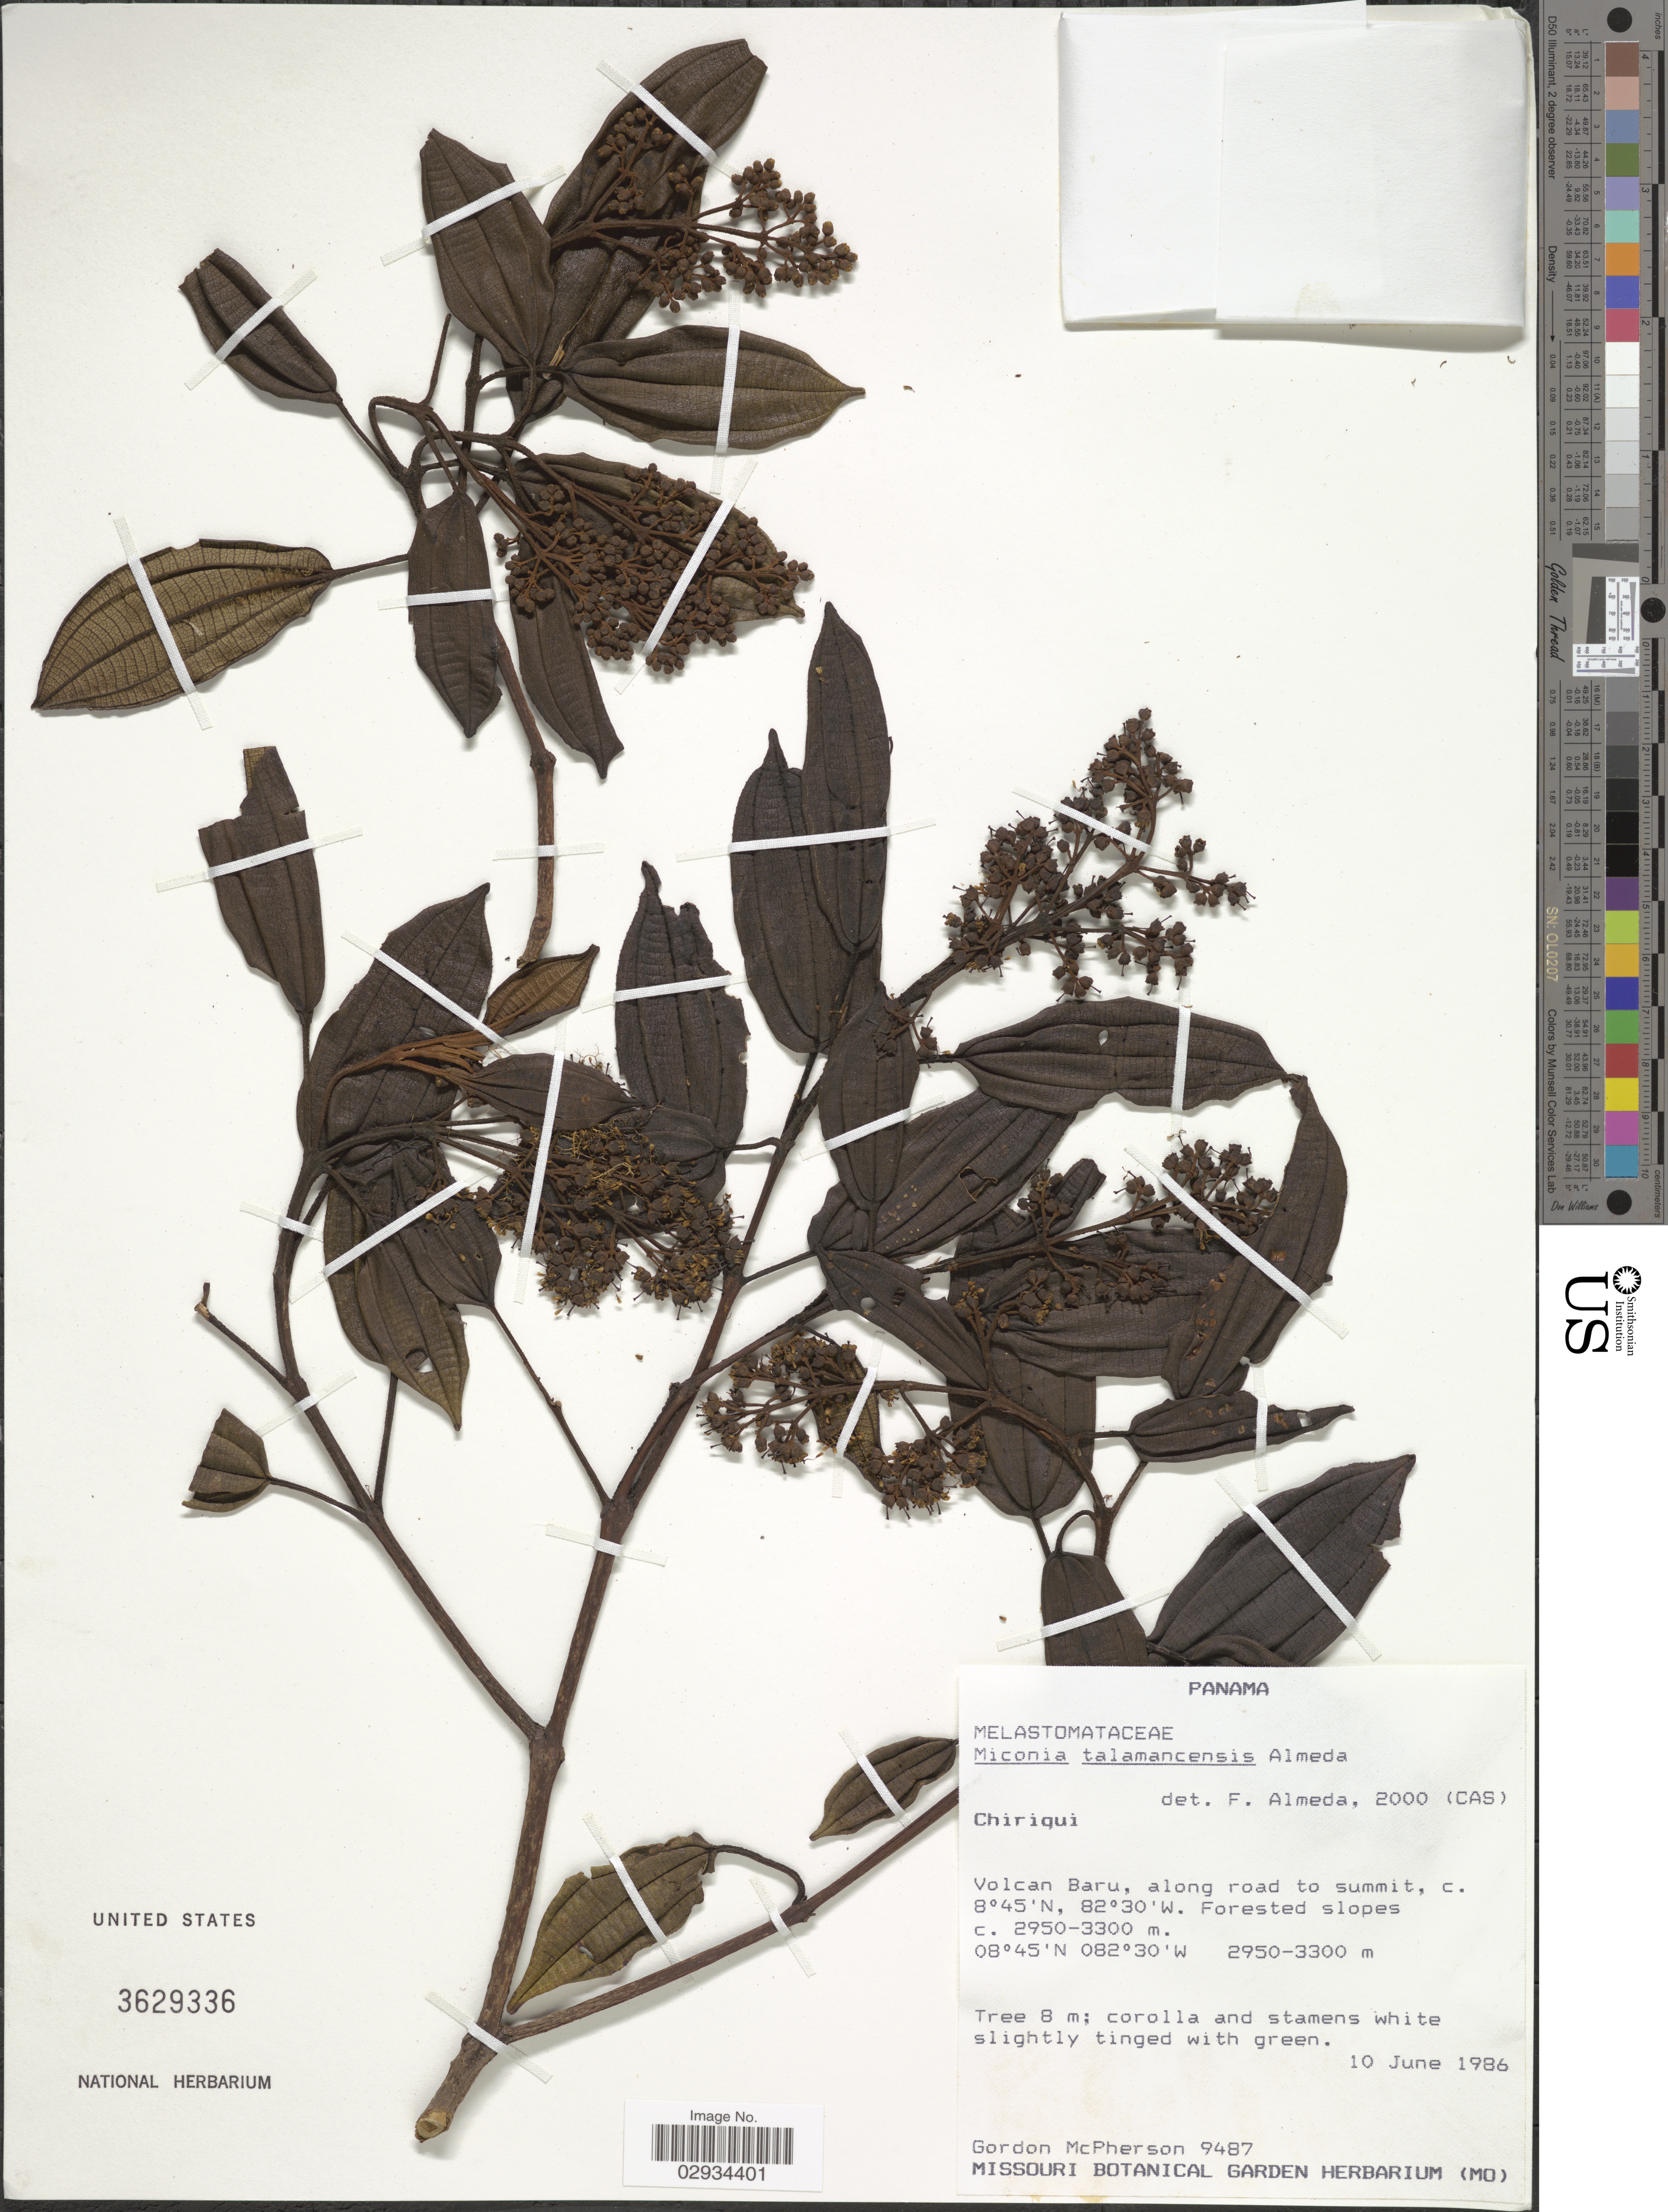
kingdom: Plantae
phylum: Tracheophyta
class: Magnoliopsida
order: Myrtales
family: Melastomataceae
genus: Miconia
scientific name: Miconia talamancensis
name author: Almeda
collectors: G. D. McPherson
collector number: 9487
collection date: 1986-06-10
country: Panama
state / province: Chiriqui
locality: Volcan Baru, along road to summit.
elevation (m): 2950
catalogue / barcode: US 3629336